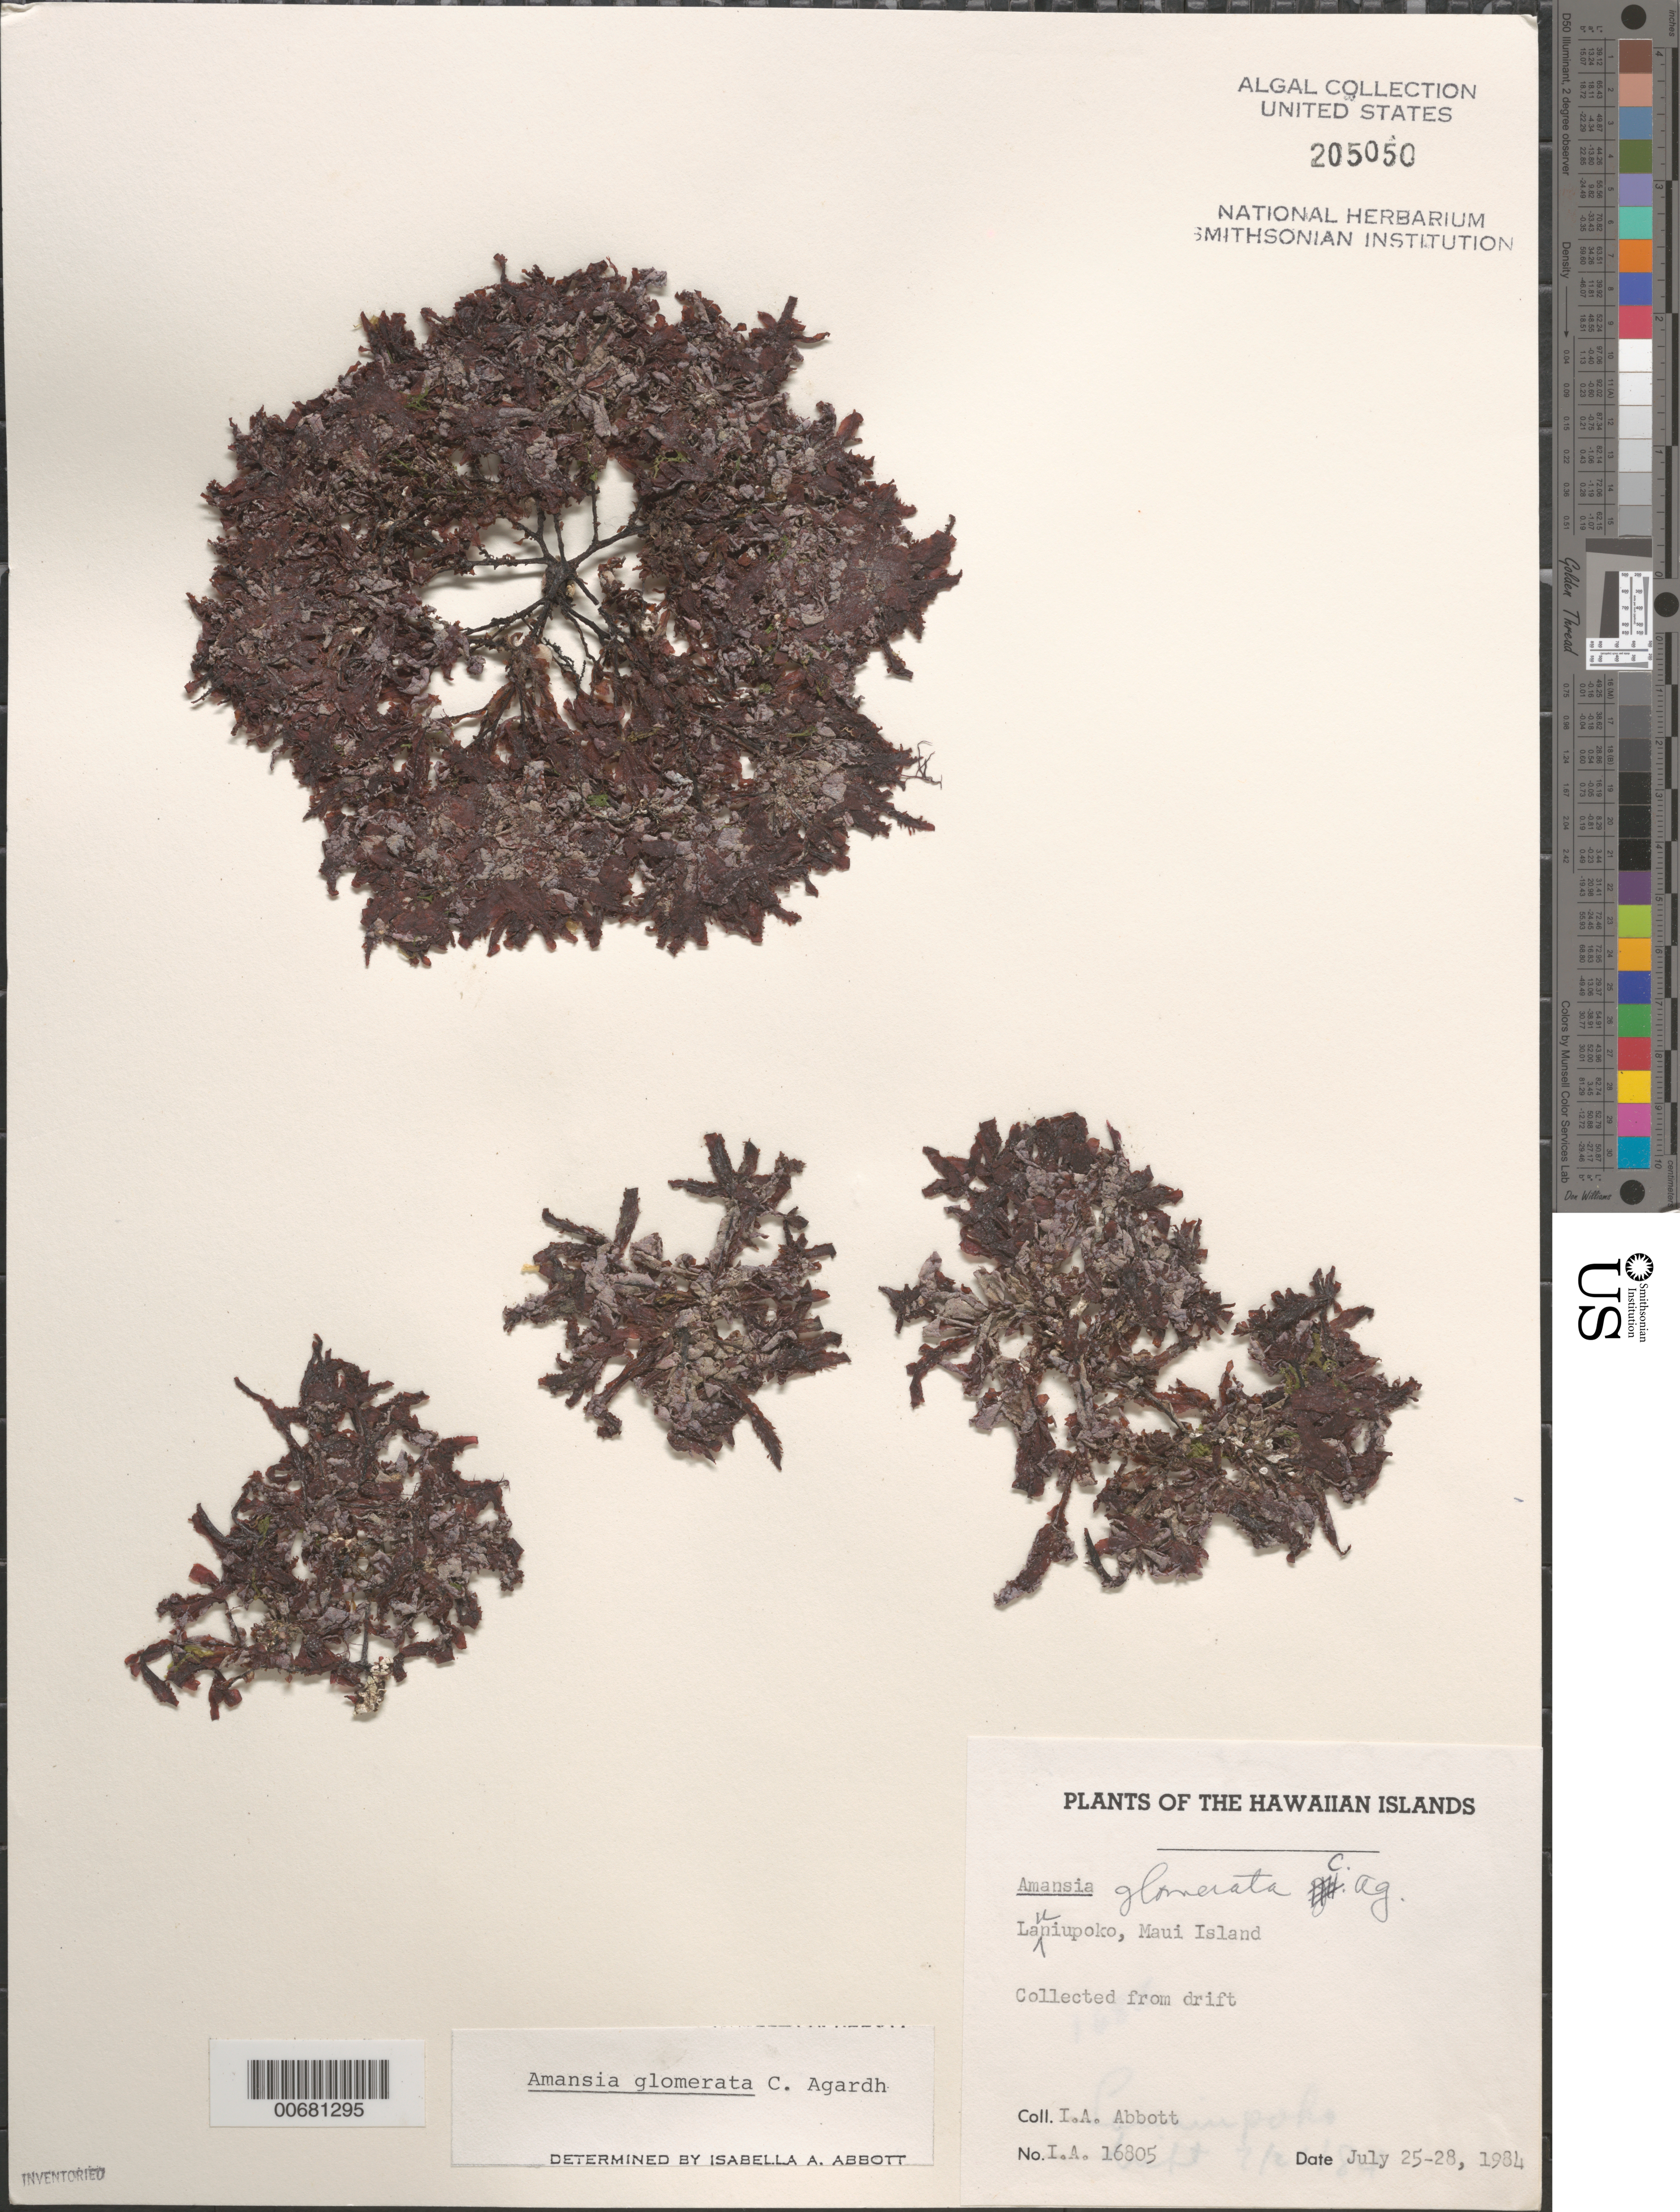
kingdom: Plantae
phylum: Rhodophyta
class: Florideophyceae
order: Ceramiales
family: Rhodomelaceae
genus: Amansia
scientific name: Amansia glomerata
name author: C. Agardh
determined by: Abbott, Isabella A.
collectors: I. A. Abbott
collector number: IAA 16805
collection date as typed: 25 Jul 1984 to 28 Jul 1984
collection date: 1984-07-25/1984-07-28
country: United States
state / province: Hawaii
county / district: Maui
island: Maui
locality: Launiupoko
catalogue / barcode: US 205050